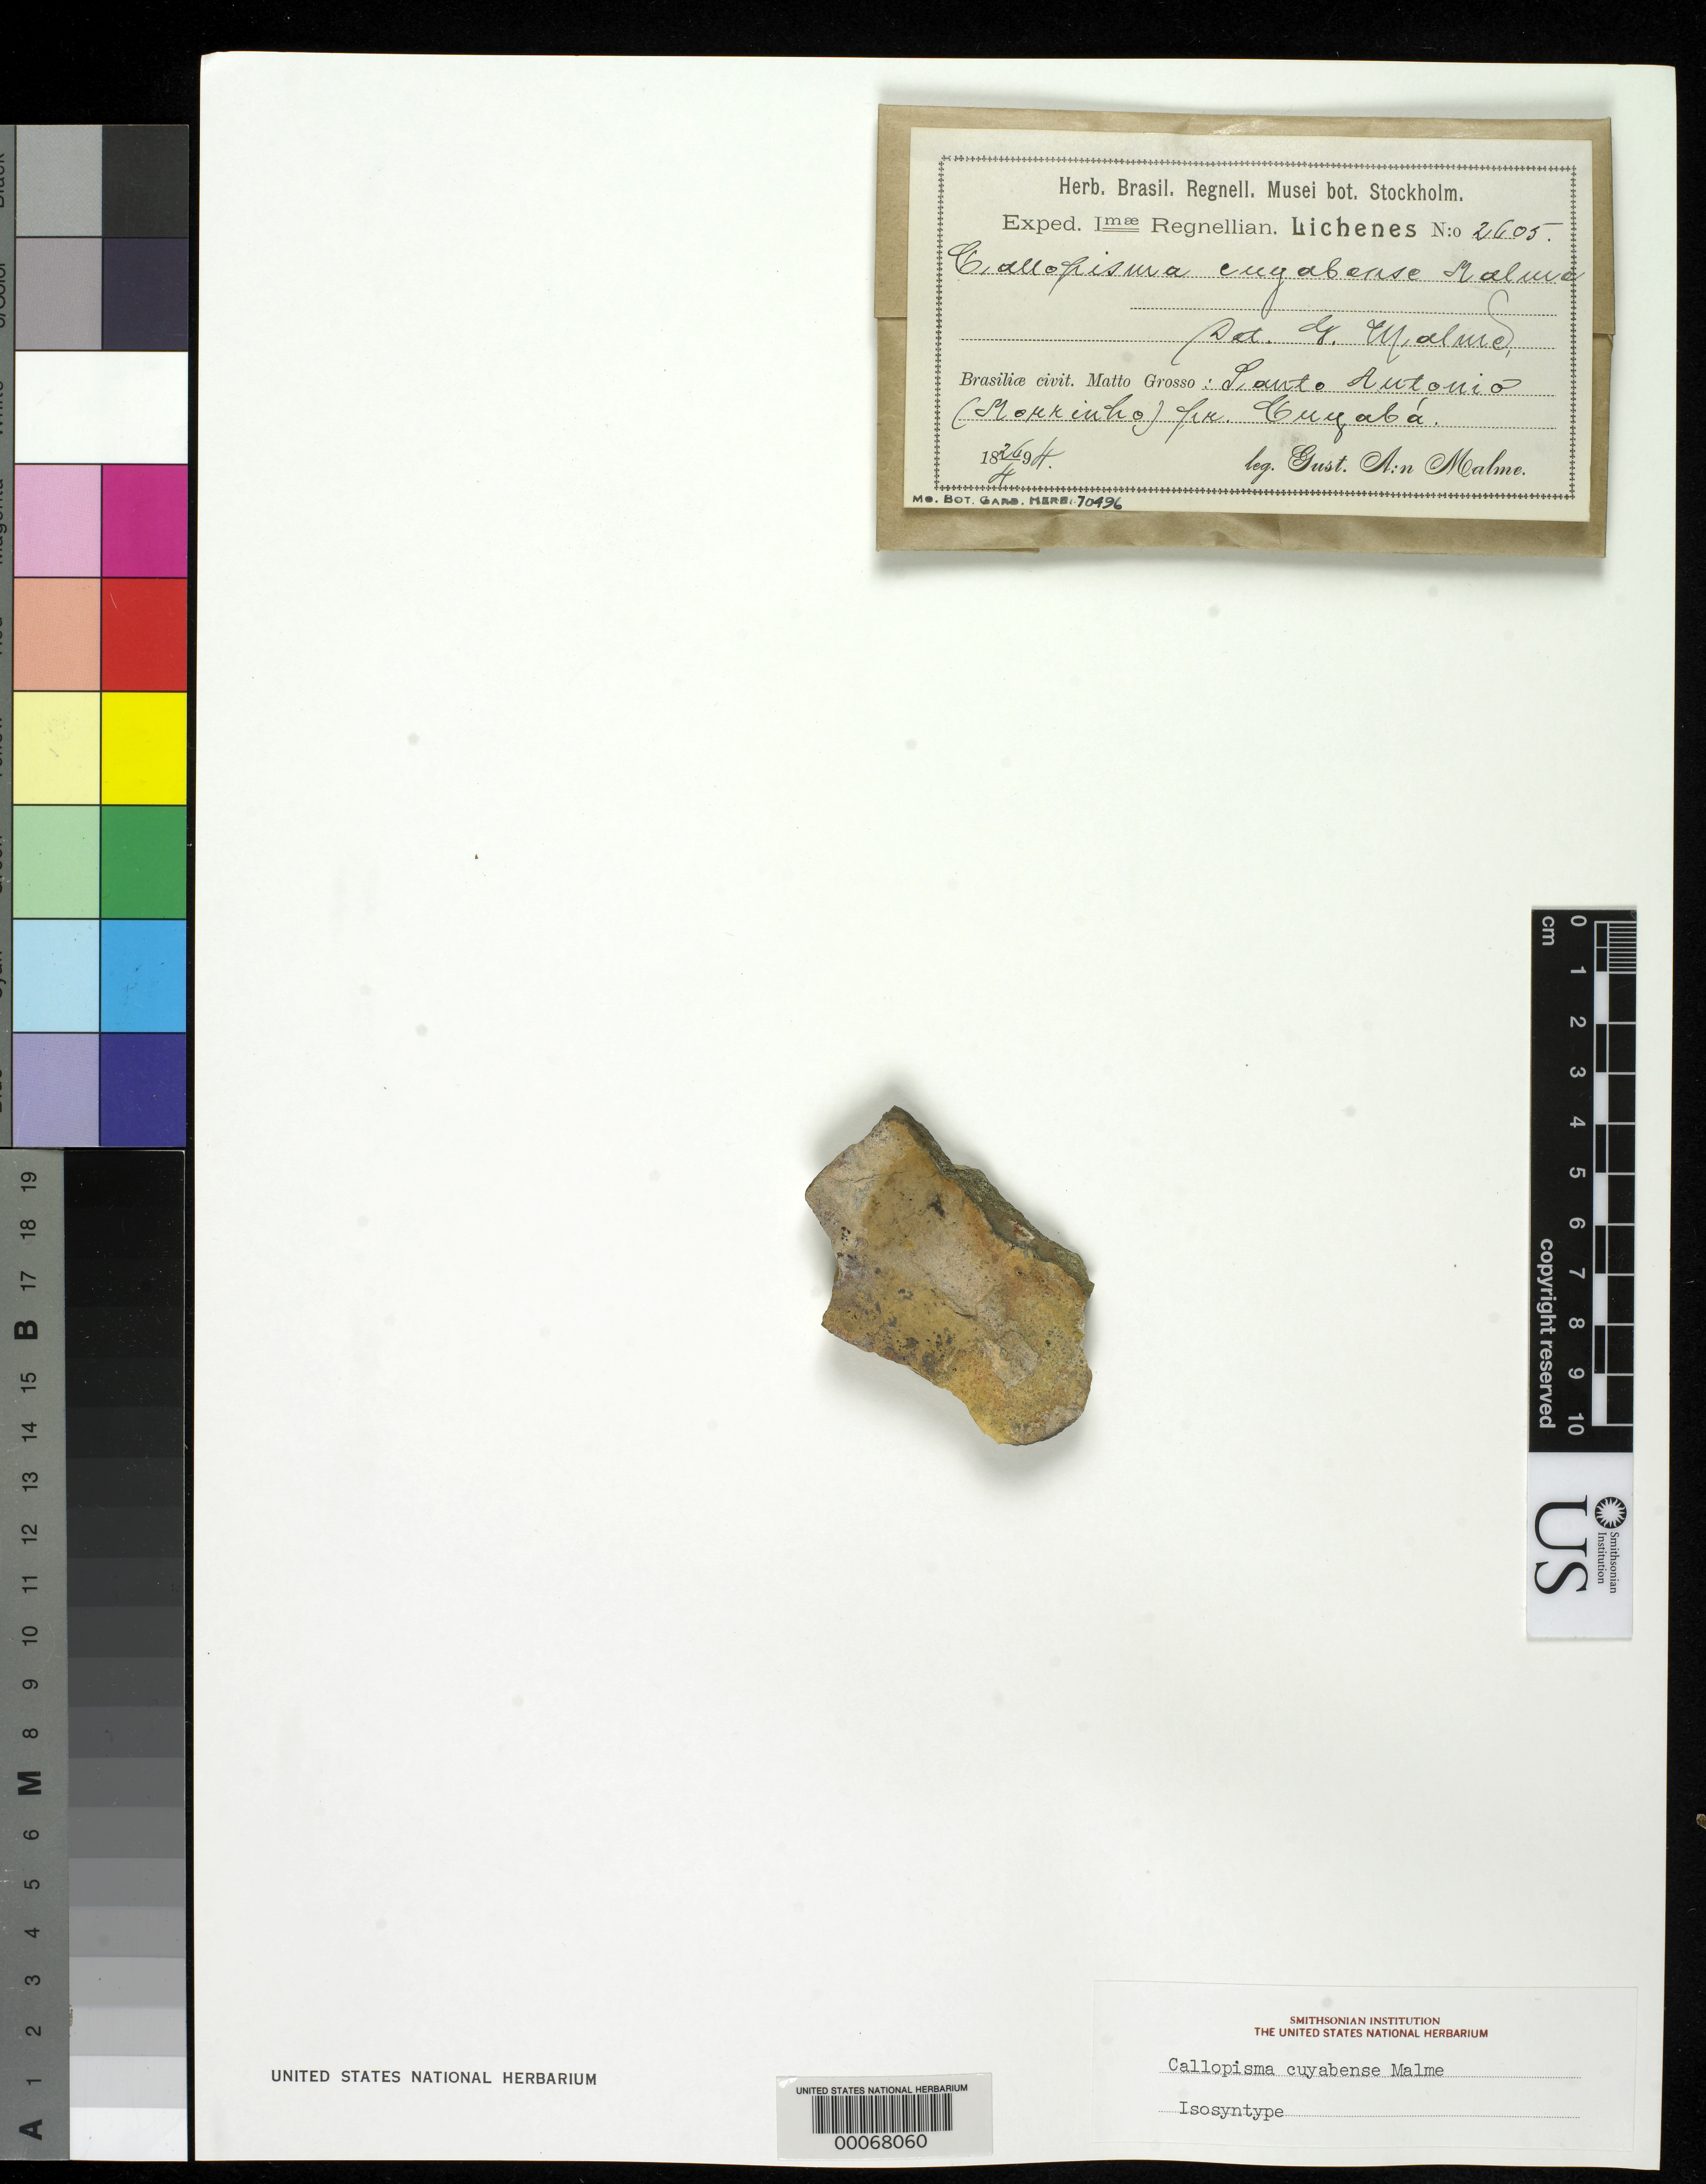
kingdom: Fungi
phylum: Ascomycota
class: Lecanoromycetes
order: Teloschistales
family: Teloschistaceae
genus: Callopisma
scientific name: Callopisma cuyabense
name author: Malme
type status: Isosyntype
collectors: G. O. A. Malme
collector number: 2605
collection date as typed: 26 Apr 1894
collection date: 1894-04-26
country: Brazil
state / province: Mato Grosso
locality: Morrinho do Santo Antonio, near Cuyaba.